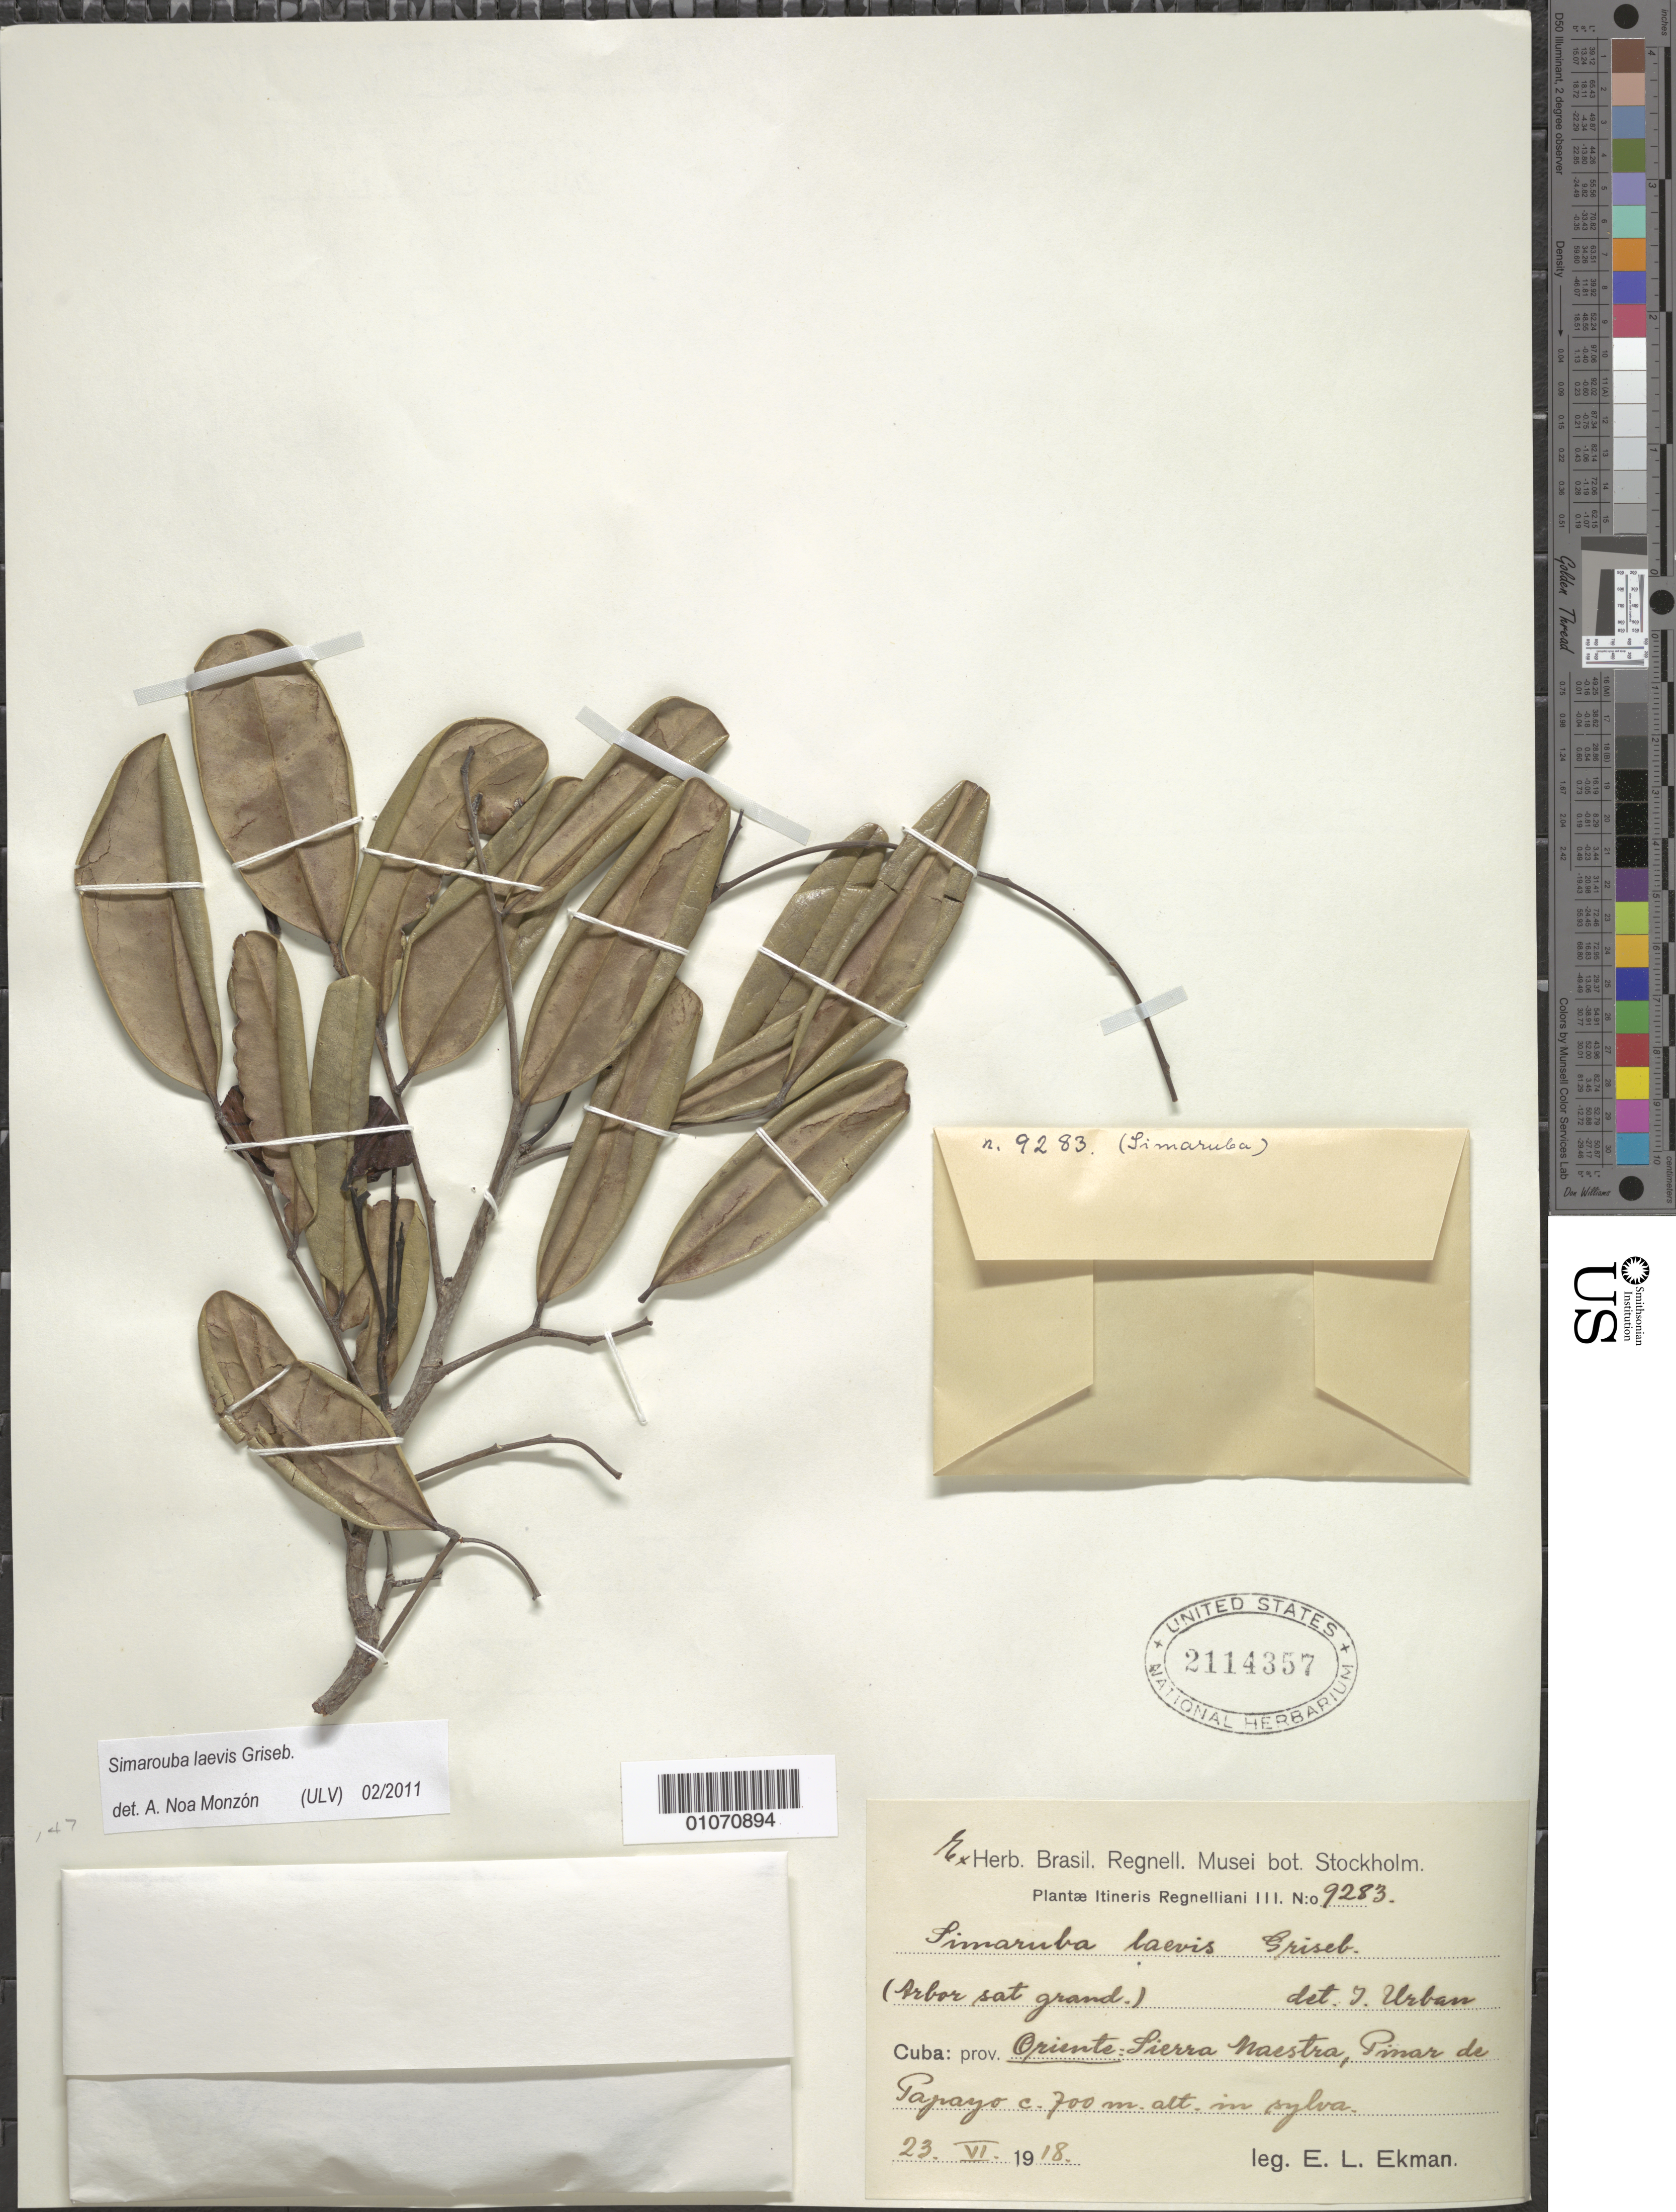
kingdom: Plantae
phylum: Tracheophyta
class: Magnoliopsida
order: Sapindales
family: Simaroubaceae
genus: Simarouba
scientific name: Simarouba laevis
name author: Griseb.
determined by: Noa Monzón, A.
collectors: E. L. Ekman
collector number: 9283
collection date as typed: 23 Jun 1918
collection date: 1918-06-23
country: Cuba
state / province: Oriente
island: Cuba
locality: Sierra Maestra, Pinar de Papayo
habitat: In sylva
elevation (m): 700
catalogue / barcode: US 2114357